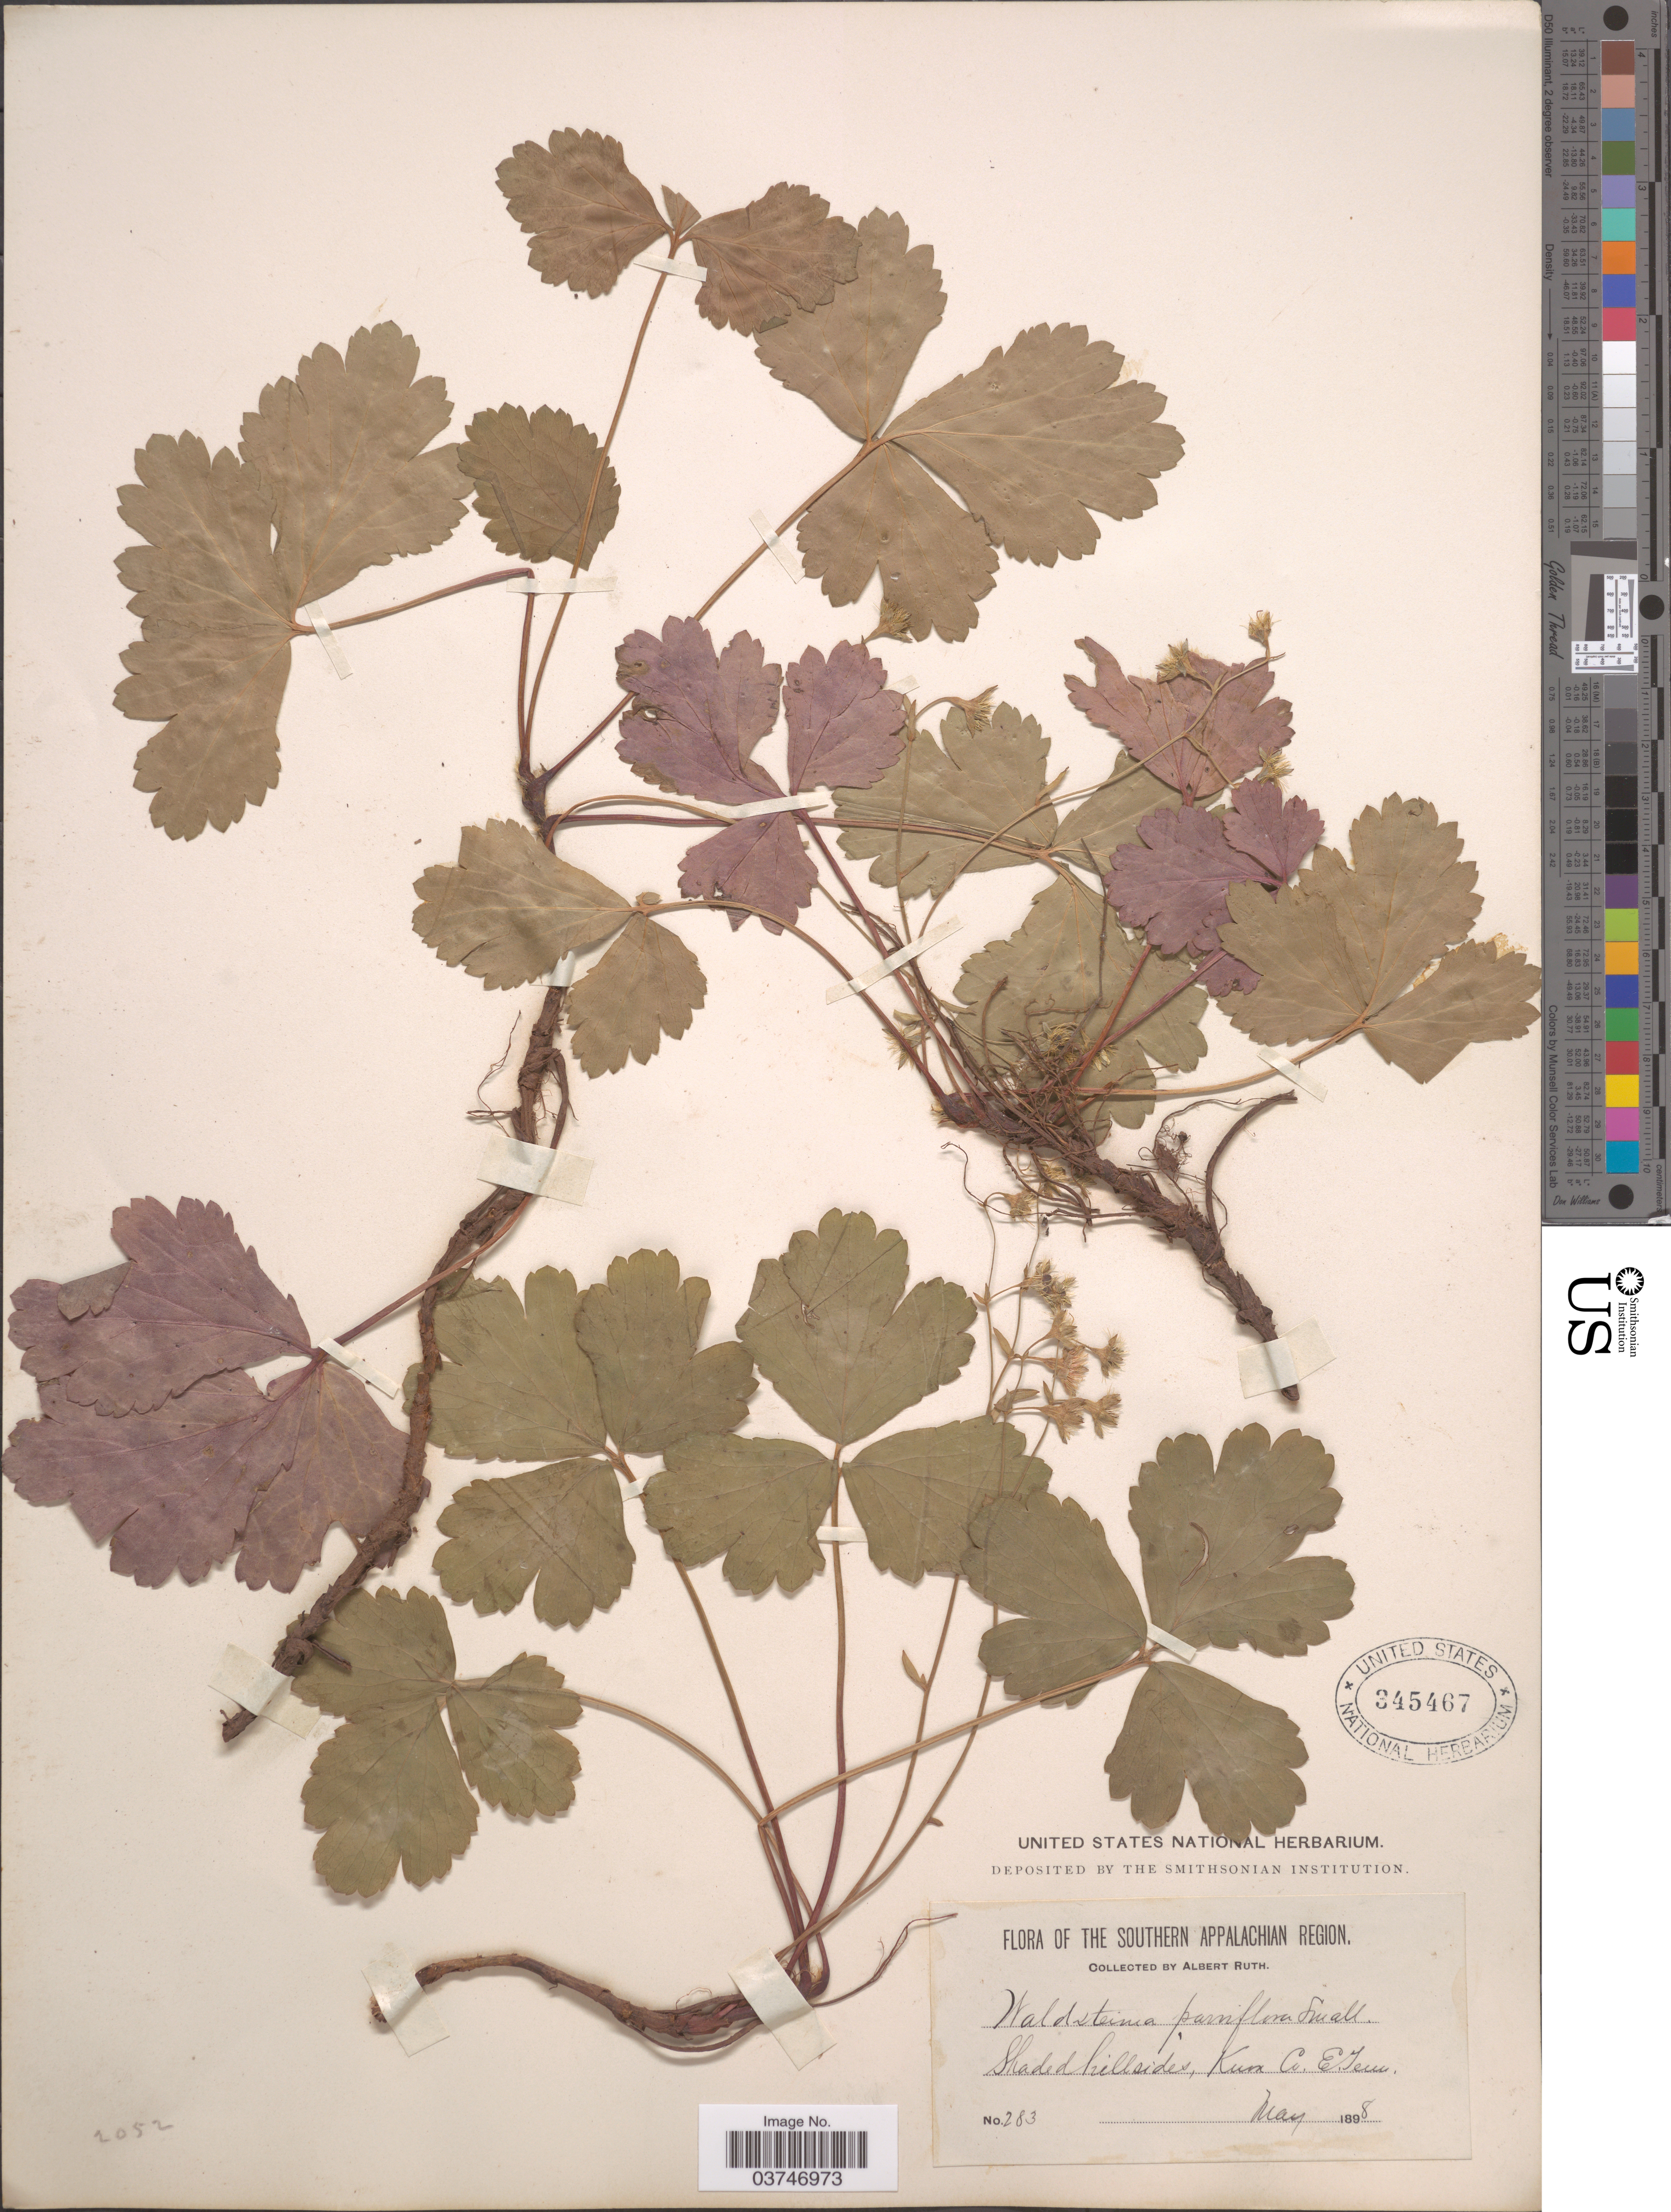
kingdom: Plantae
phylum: Tracheophyta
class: Magnoliopsida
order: Rosales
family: Rosaceae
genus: Waldsteinia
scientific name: Waldsteinia doniana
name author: Tratt.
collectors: A. Ruth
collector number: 283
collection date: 1898-05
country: United States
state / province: Tennessee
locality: Southern Appalachian Region. Shaded hillsides, Knox Co, E. Tenn.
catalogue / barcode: US 345467